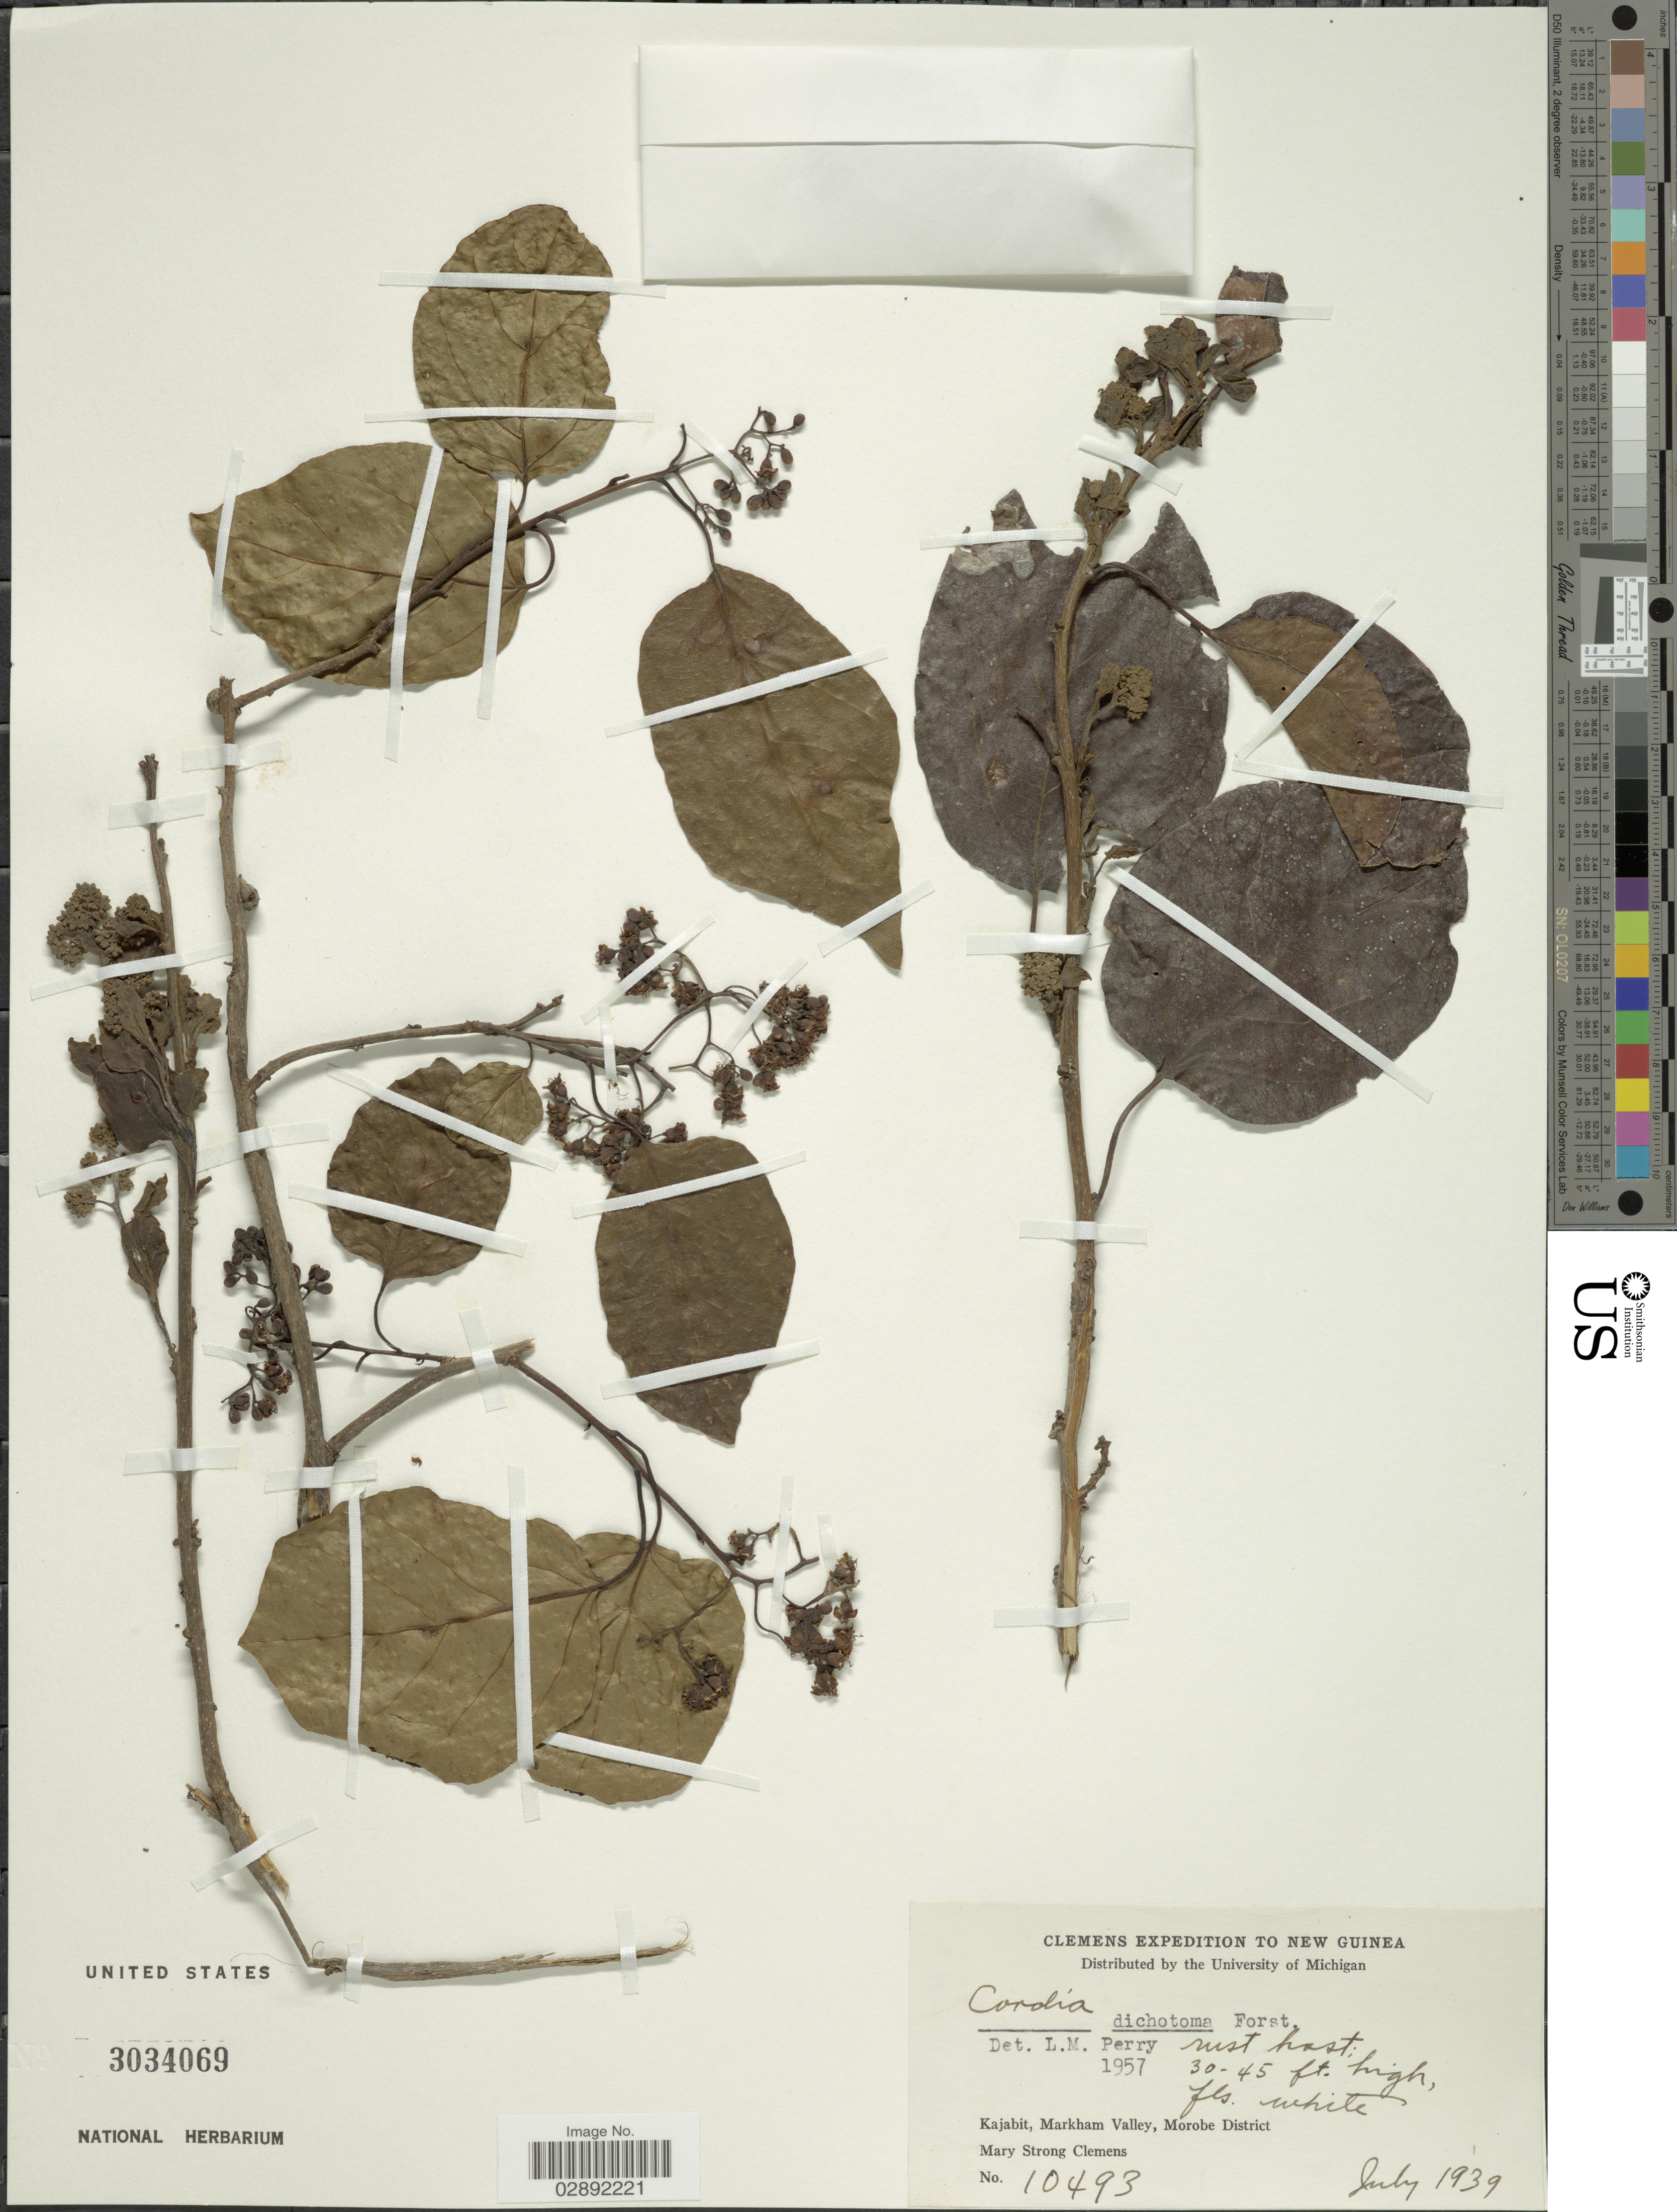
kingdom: Plantae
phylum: Tracheophyta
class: Magnoliopsida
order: Boraginales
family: Cordiaceae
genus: Cordia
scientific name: Cordia dichotoma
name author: G. Forst.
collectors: M. S. Clemens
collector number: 10493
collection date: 1939-07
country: Papua New Guinea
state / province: Morobe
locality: New Guinea. Kajabit, Markham Valley, Morobe District.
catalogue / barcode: US 3034069